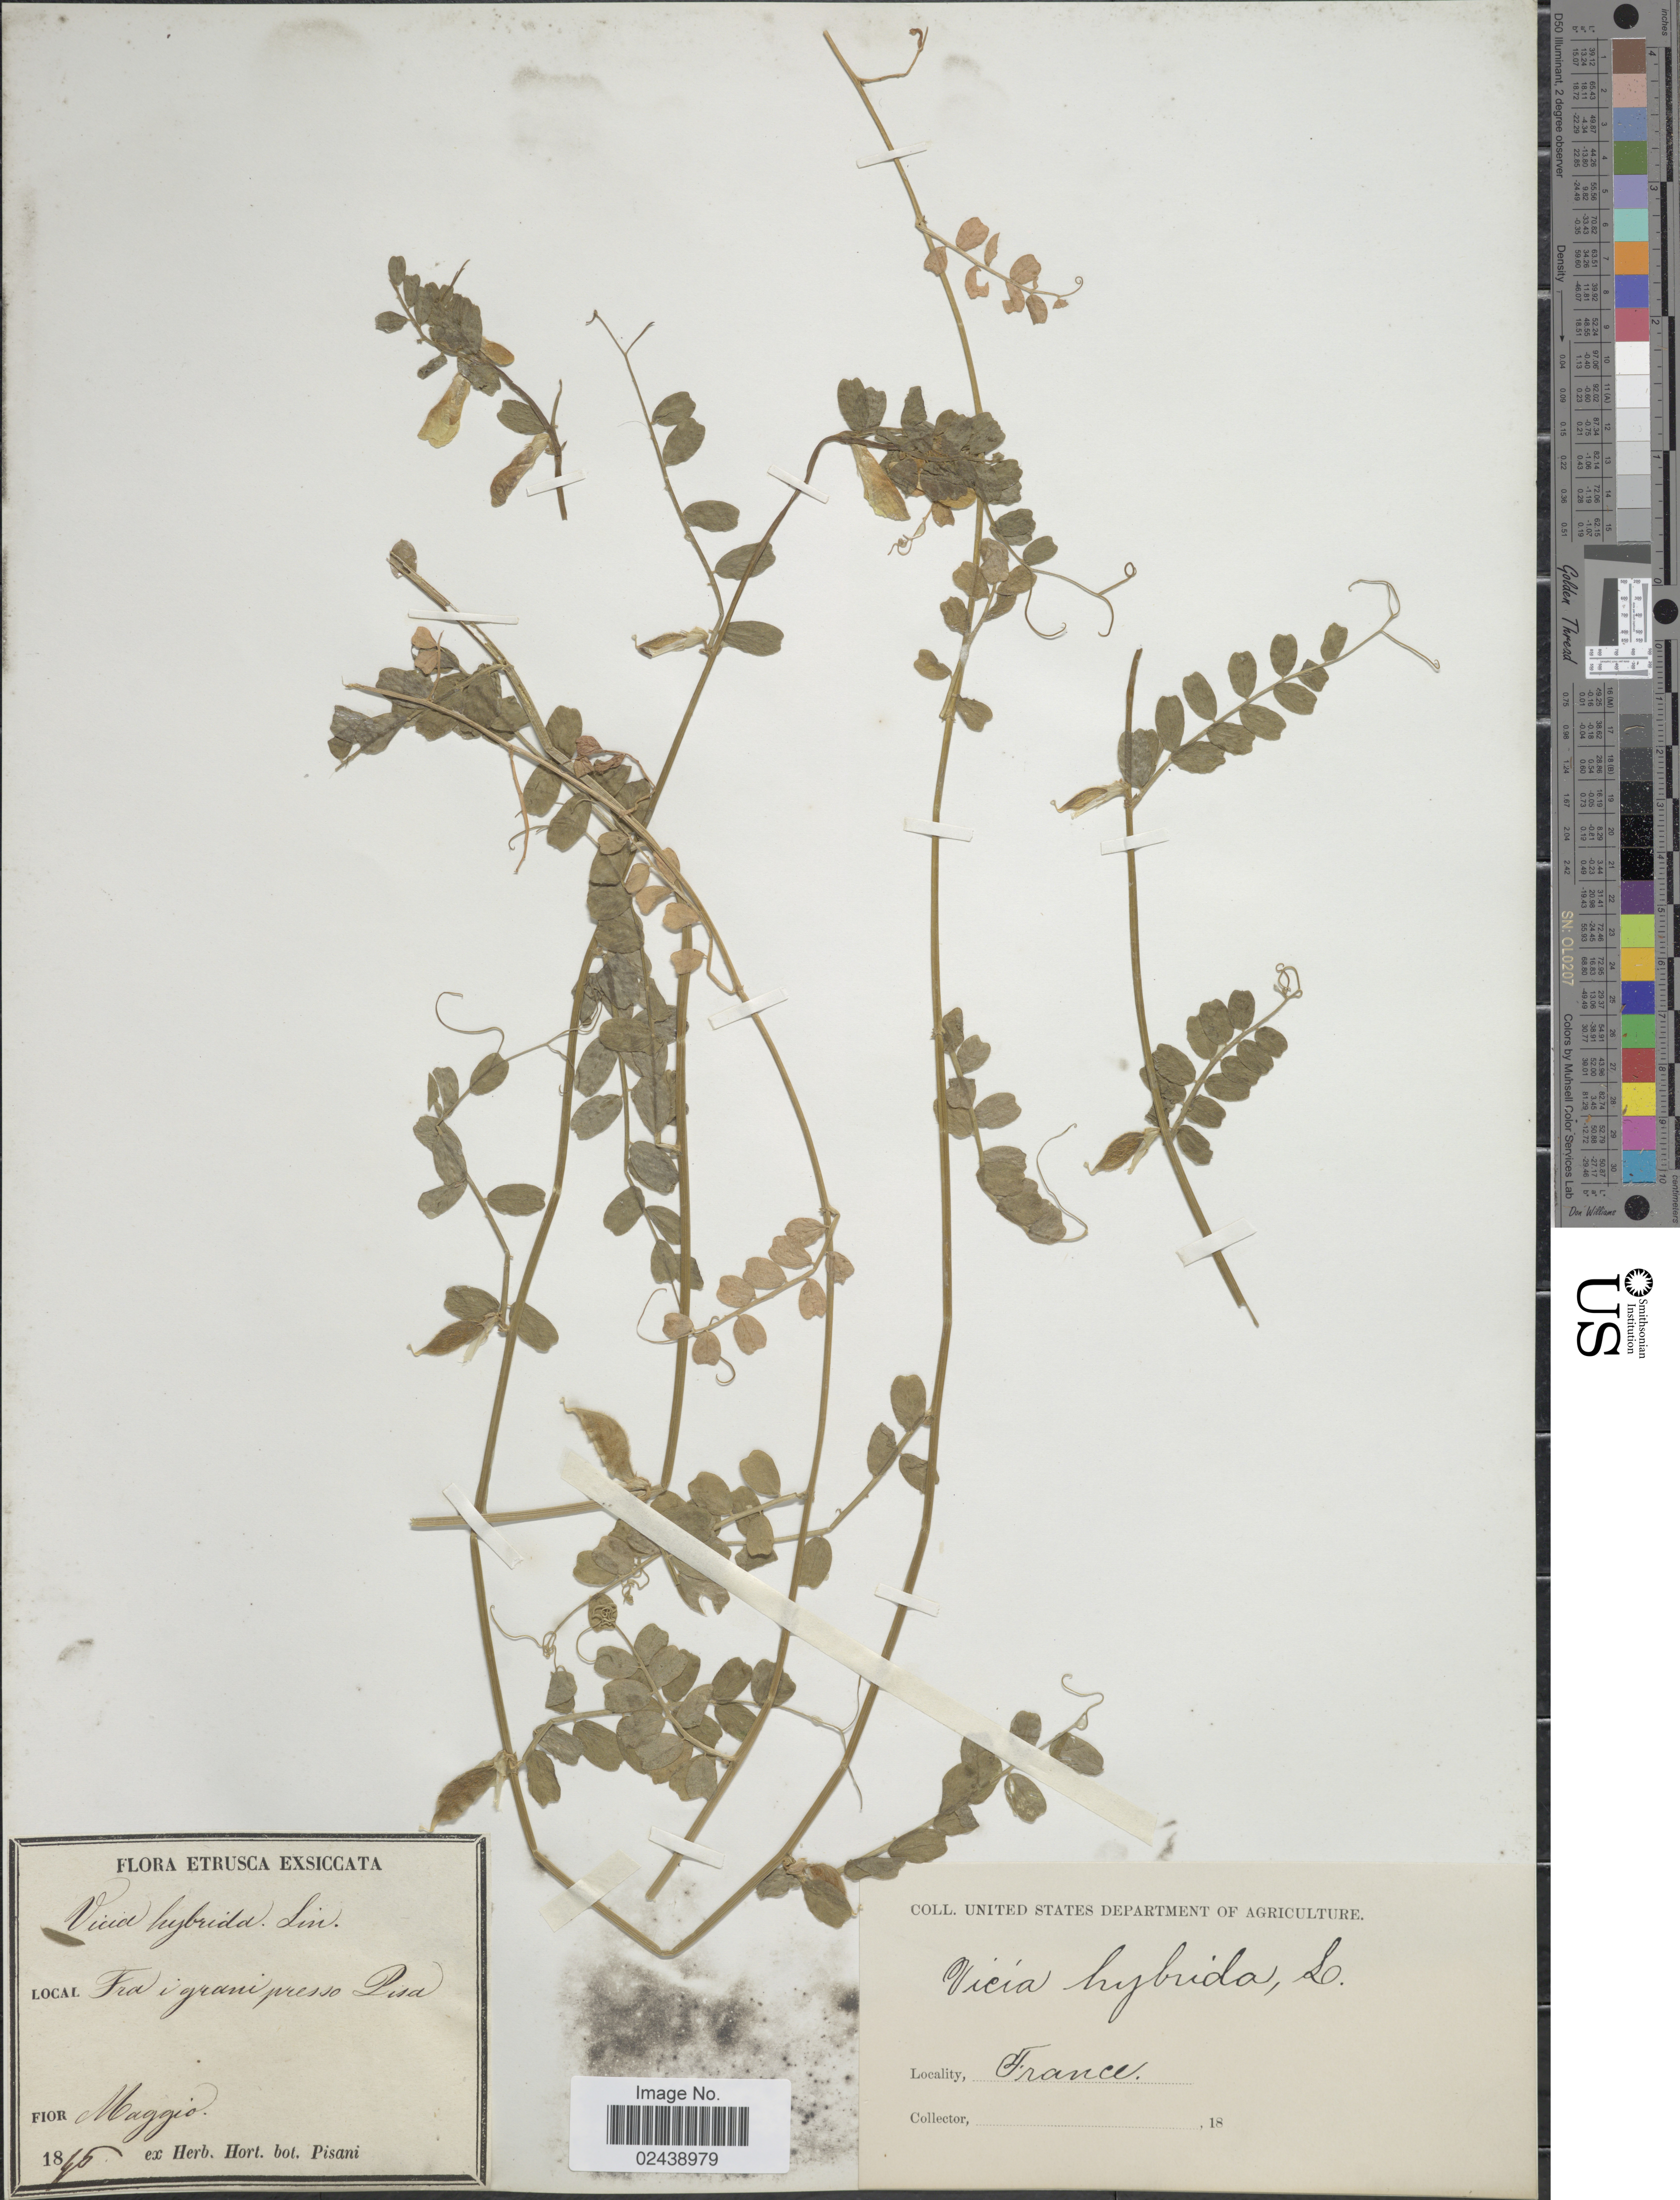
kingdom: Plantae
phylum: Tracheophyta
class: Magnoliopsida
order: Fabales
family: Fabaceae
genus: Vicia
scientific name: Vicia hybrida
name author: L.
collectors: ex herb. Hort. Bot. Pisani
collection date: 1845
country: Italy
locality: Etrusca, Fra i grani presso Pisa